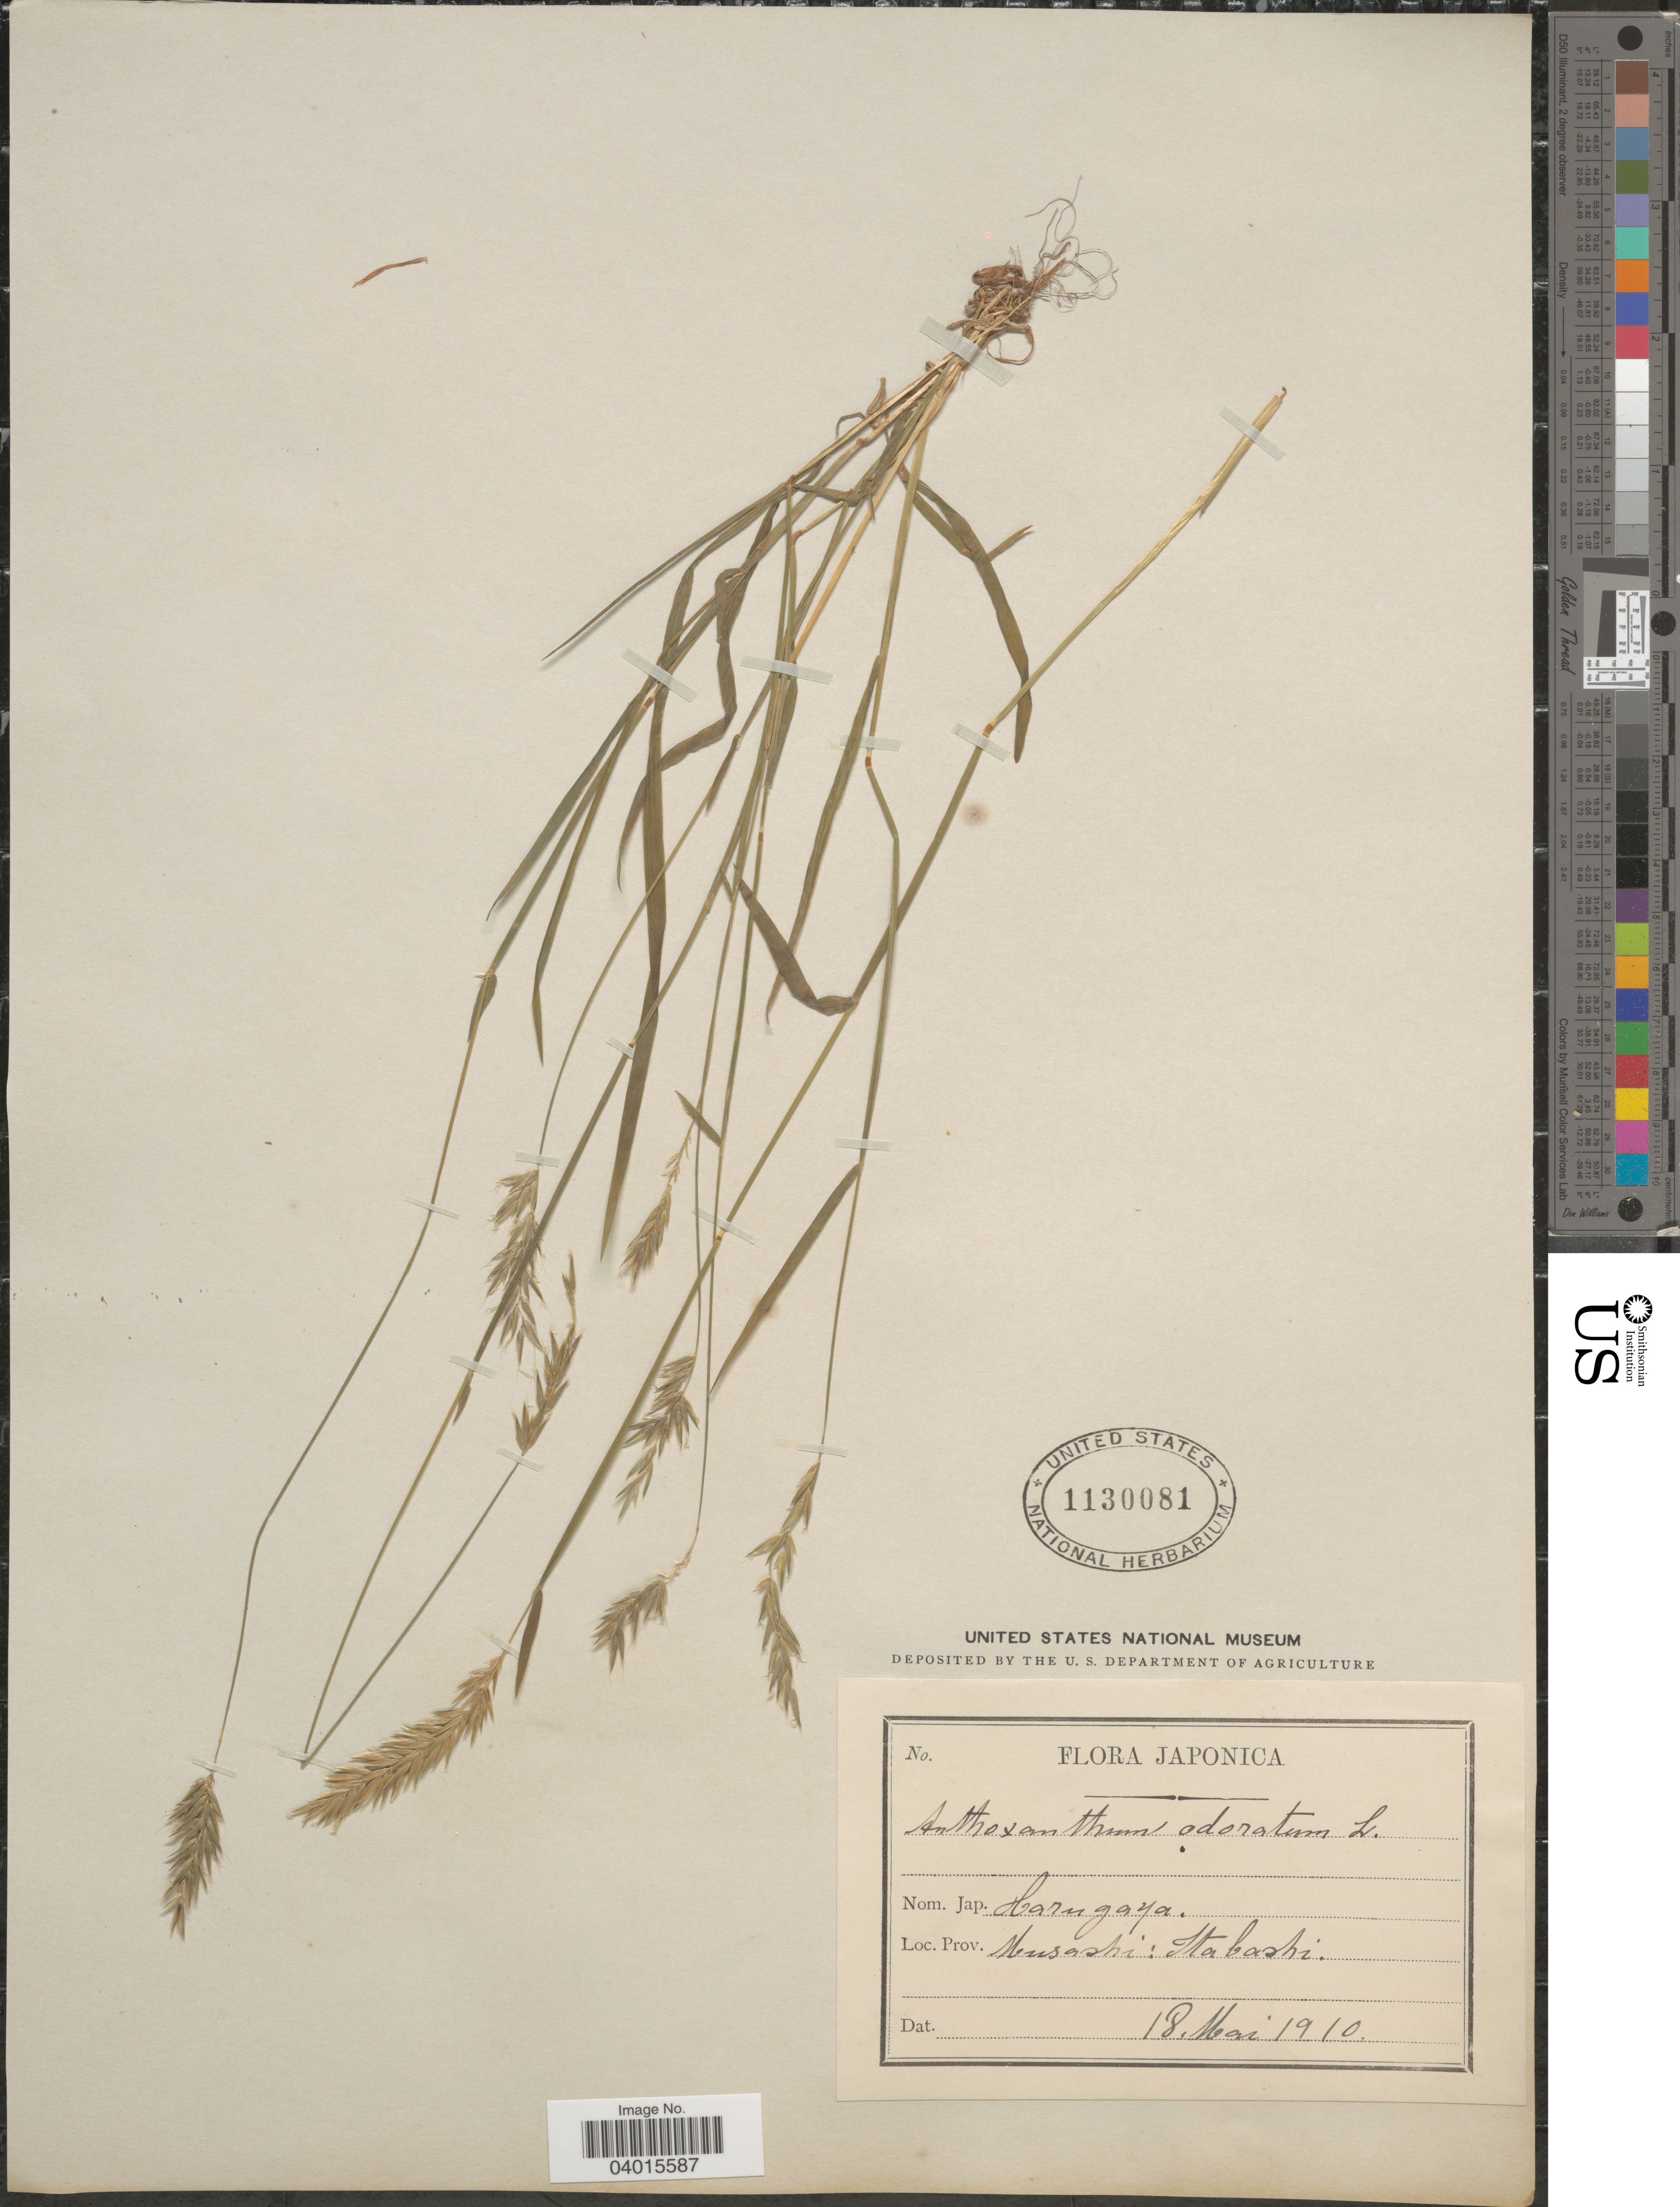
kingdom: Plantae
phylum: Tracheophyta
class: Liliopsida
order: Poales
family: Poaceae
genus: Anthoxanthum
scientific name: Anthoxanthum odoratum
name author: L.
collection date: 1910-05-18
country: Japan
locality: Prov. Musashi: Itabashi.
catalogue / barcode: US 1130081